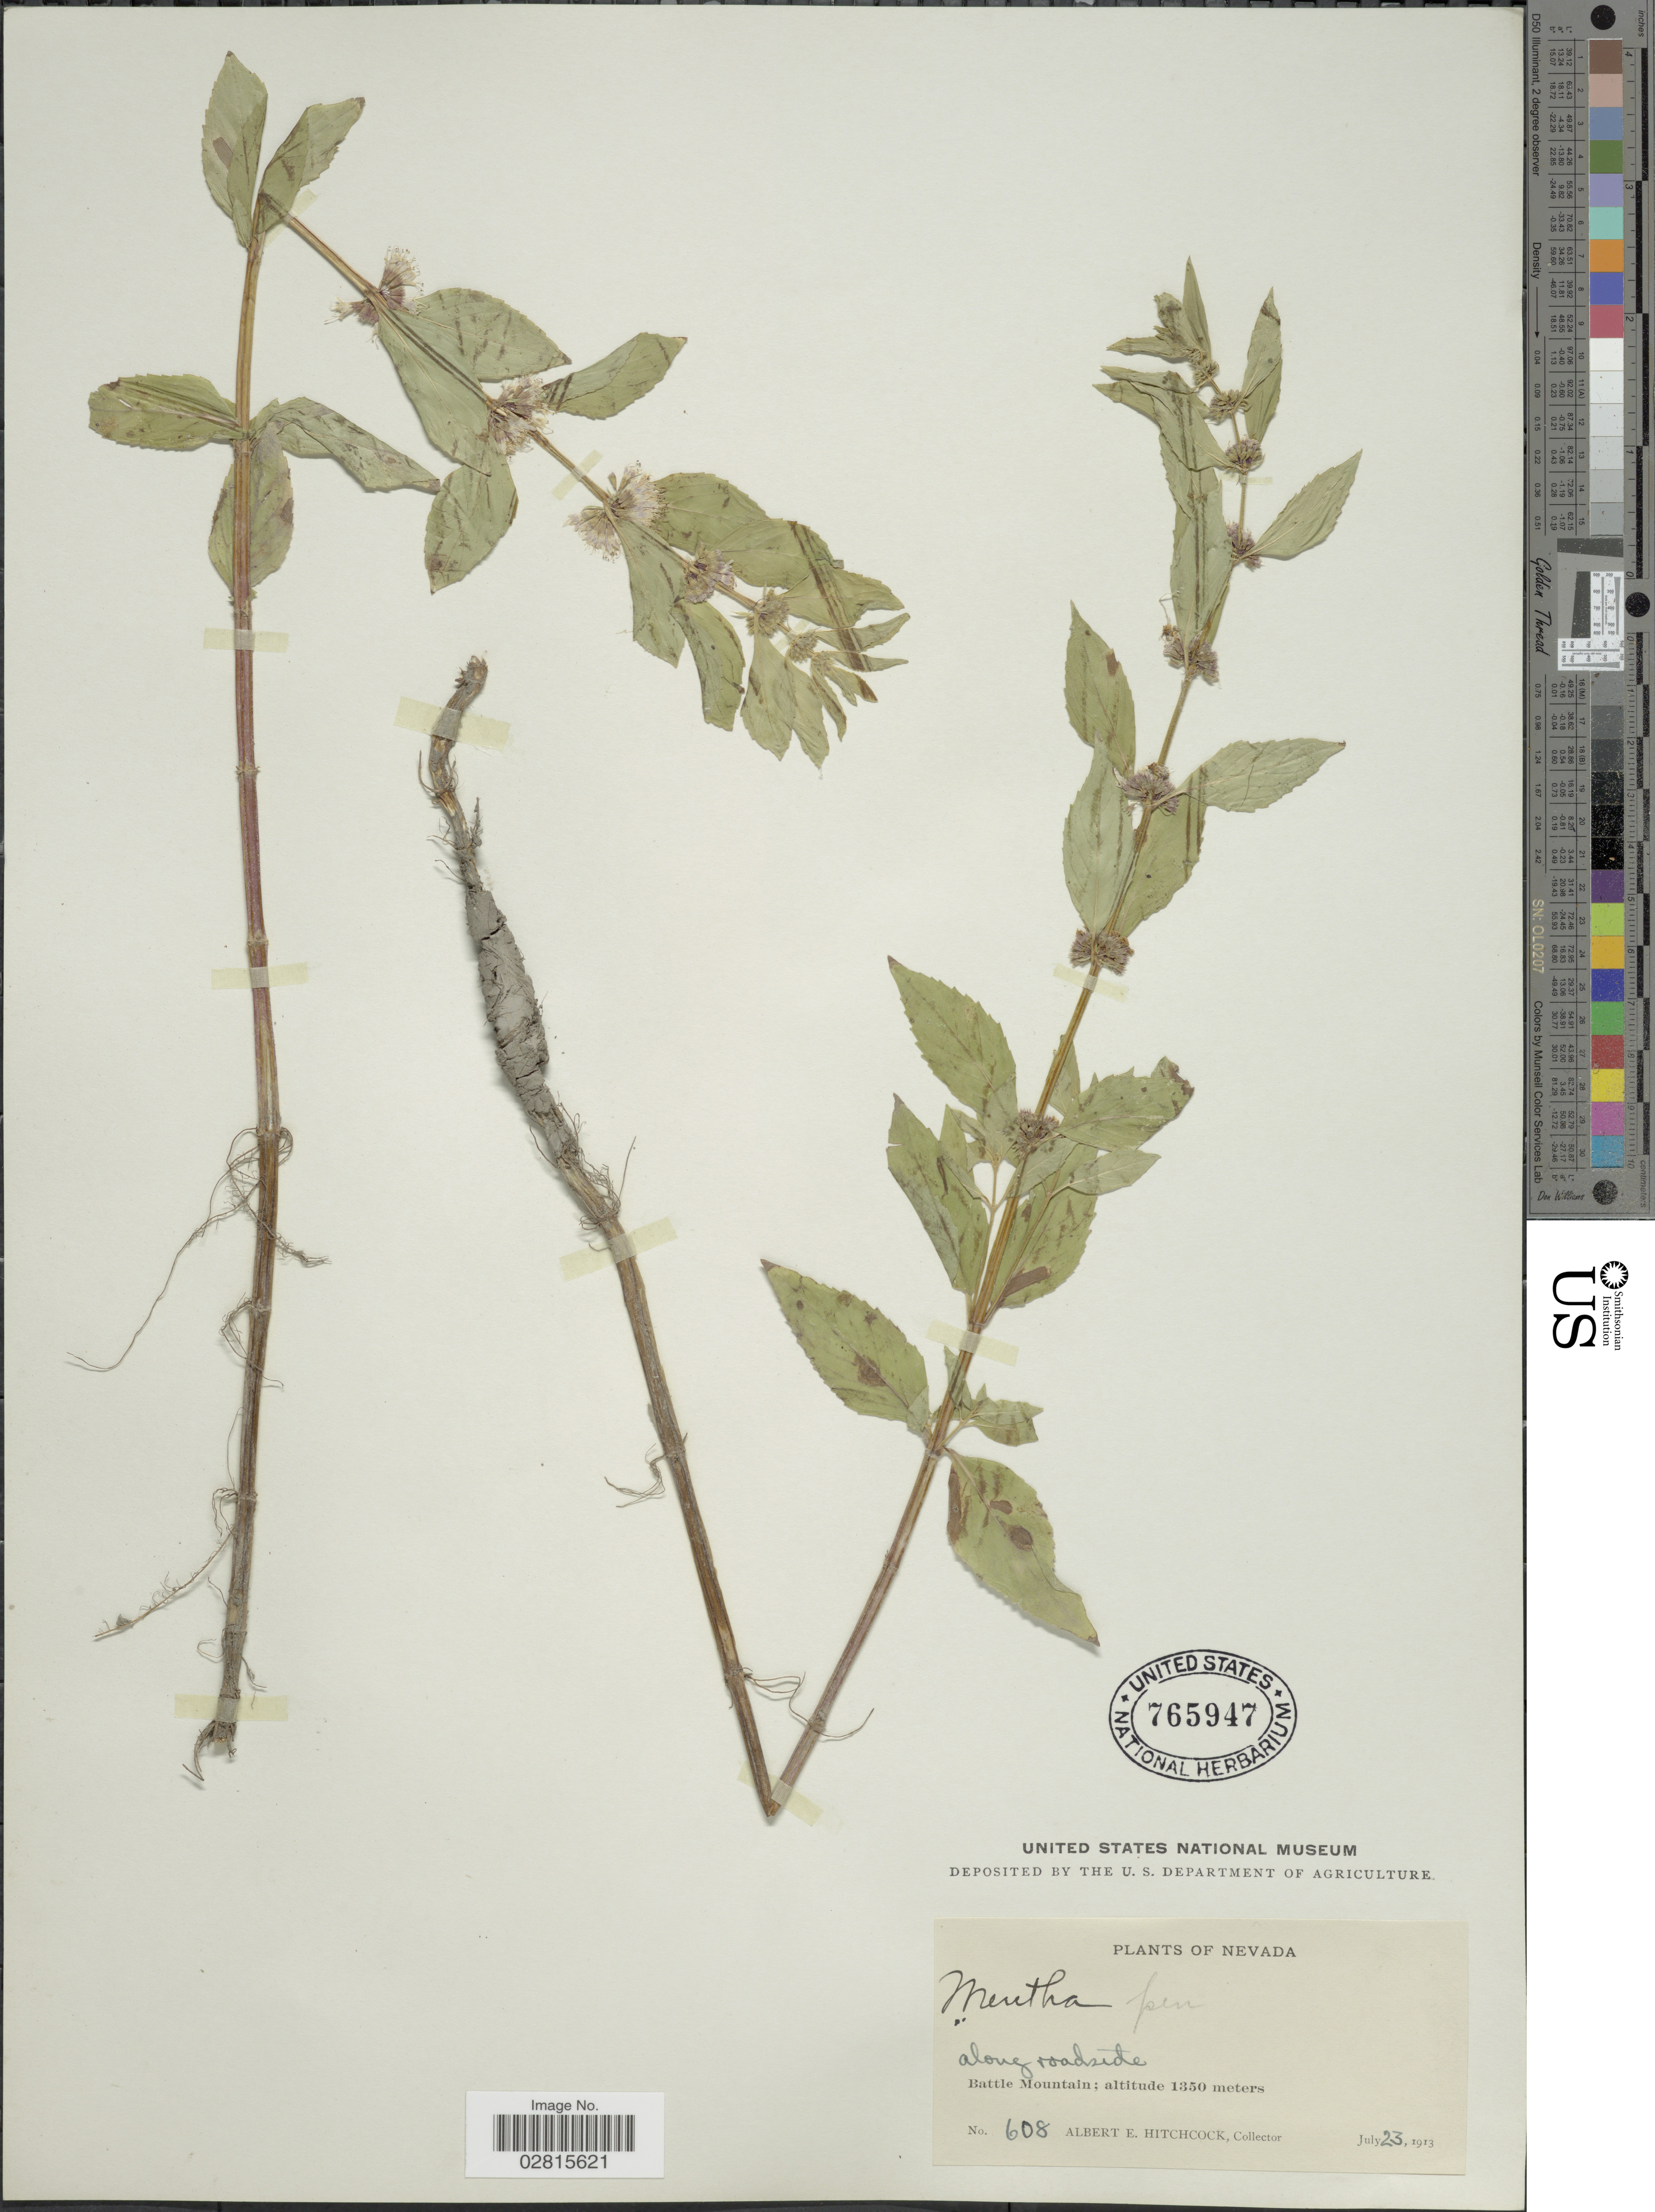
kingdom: Plantae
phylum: Tracheophyta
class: Magnoliopsida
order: Lamiales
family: Lamiaceae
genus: Mentha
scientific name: Mentha penardii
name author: (Briq.) Rydb.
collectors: A. Hitchcock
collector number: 608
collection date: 1913-07-23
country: United States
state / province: Nevada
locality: Along roadside, Battle Mountain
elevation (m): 1350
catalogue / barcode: US 765947